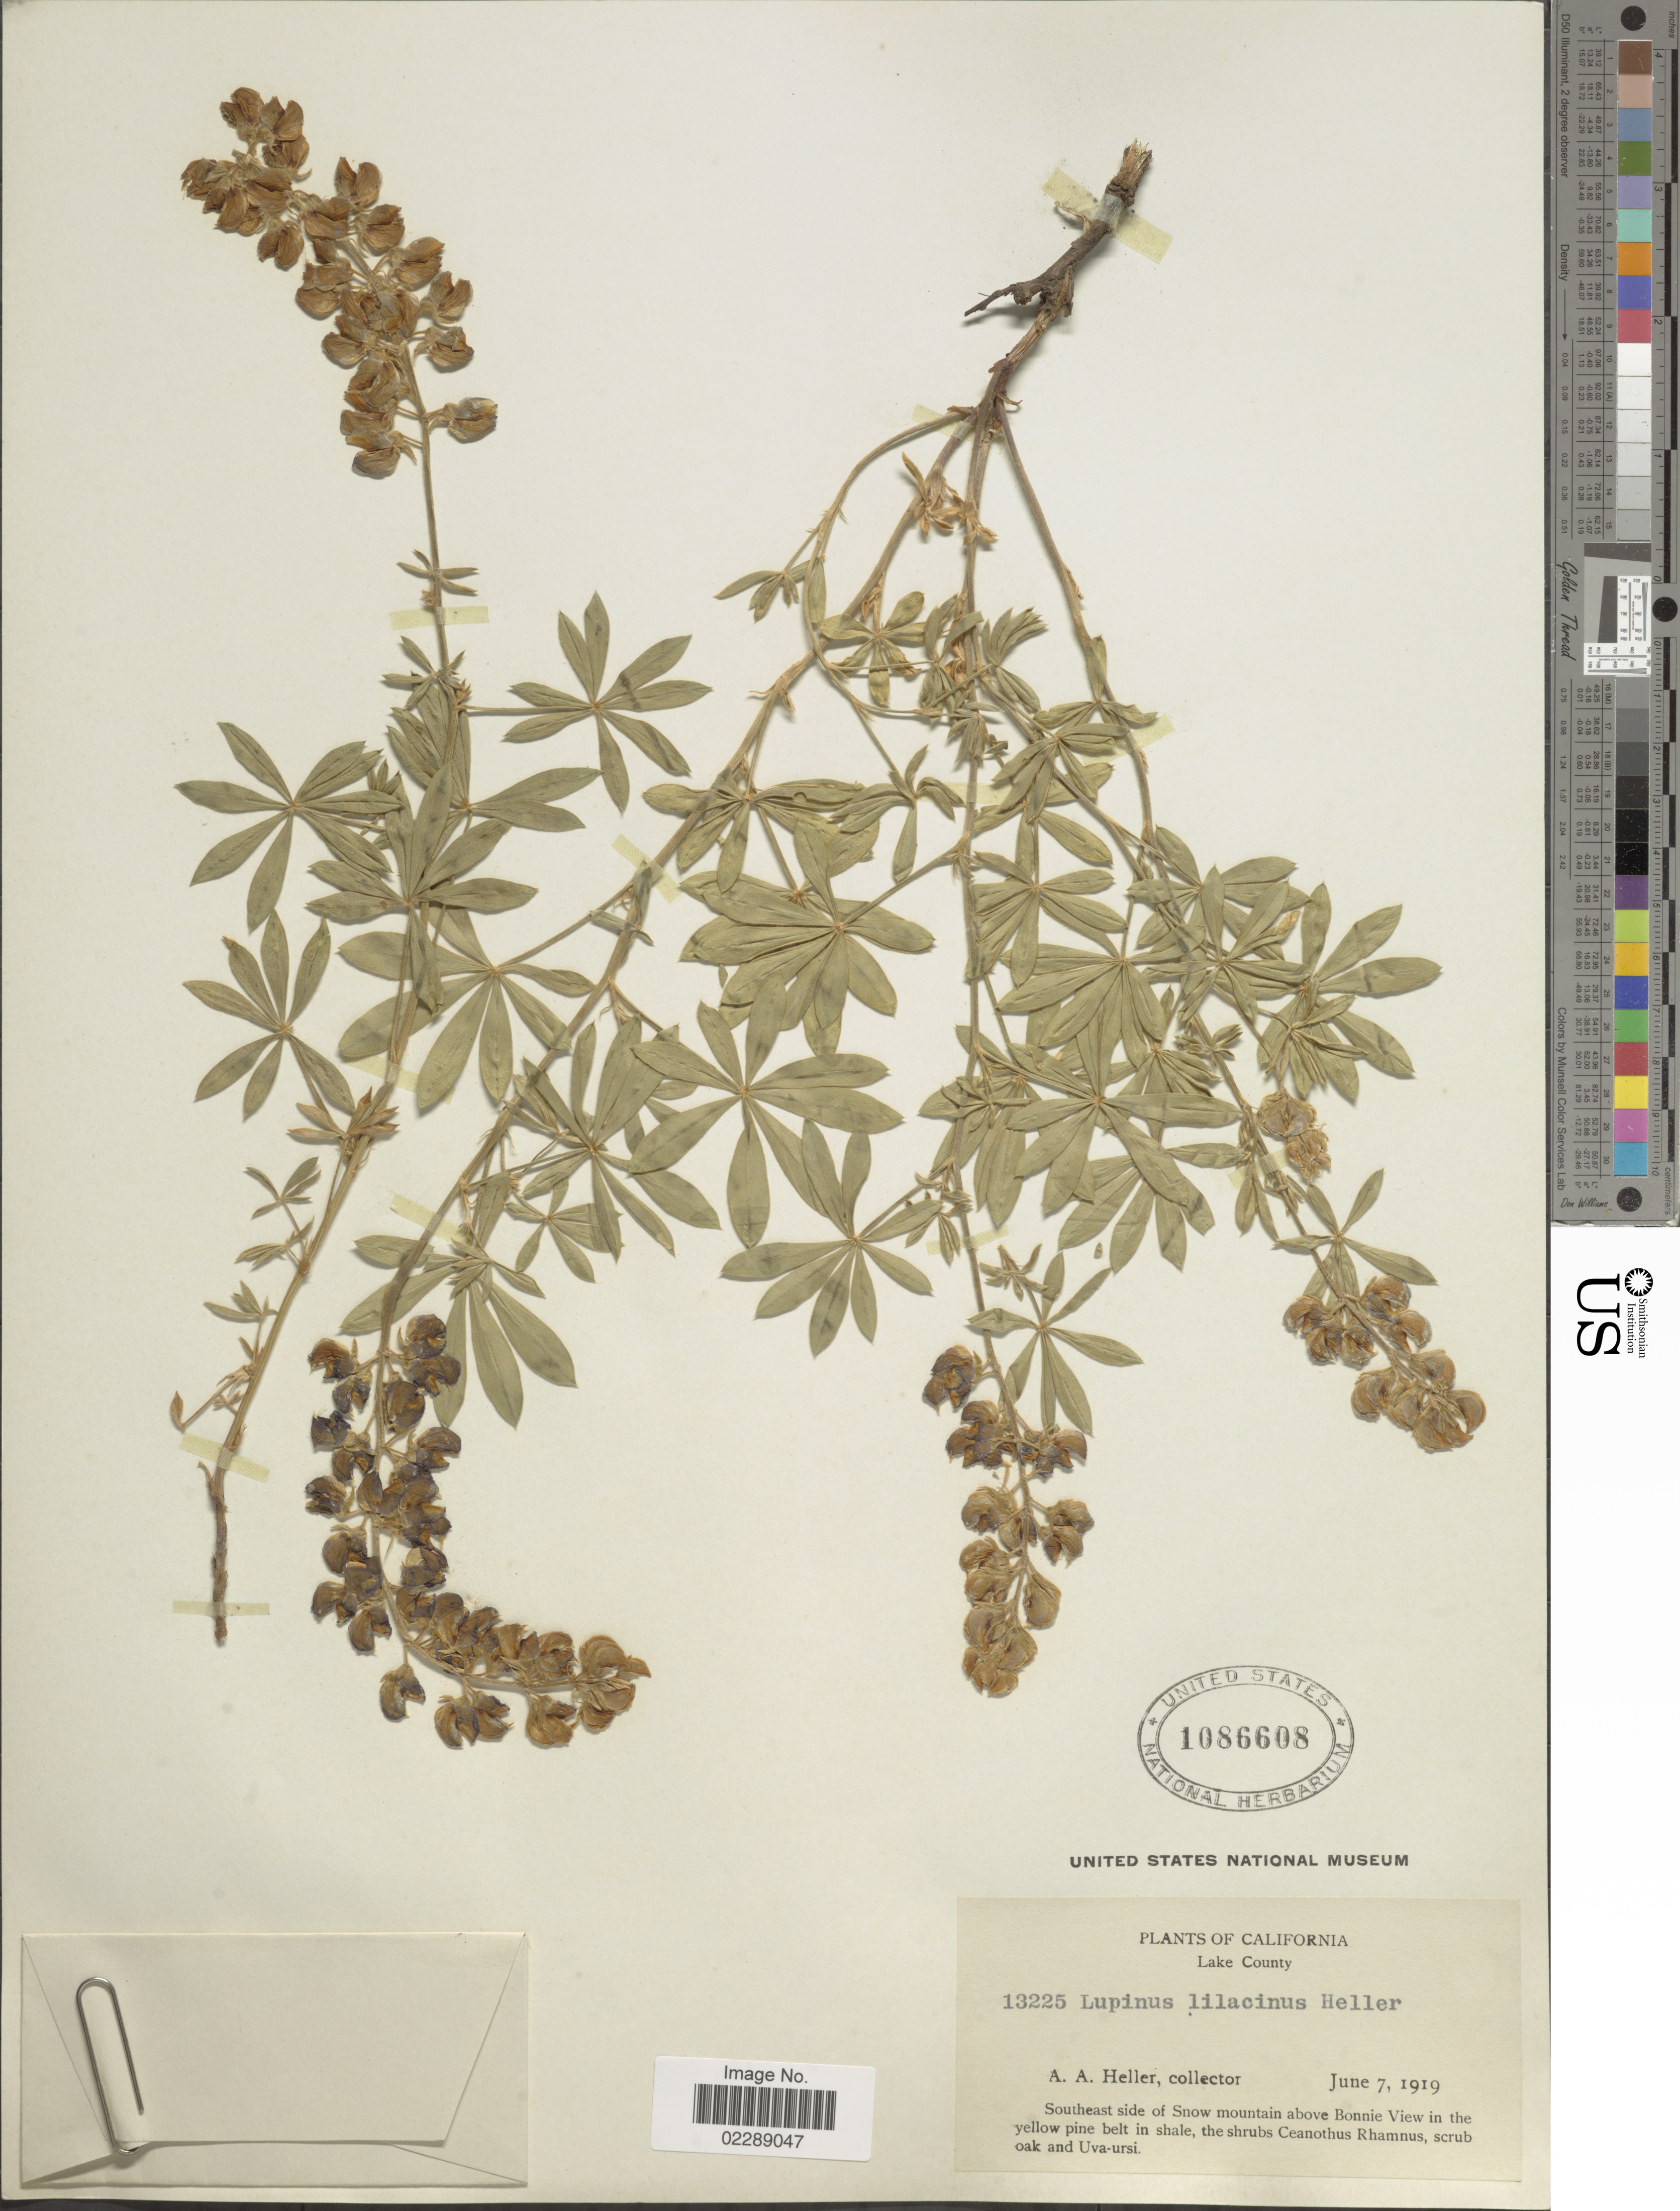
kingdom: Plantae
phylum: Tracheophyta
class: Magnoliopsida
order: Fabales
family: Fabaceae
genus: Lupinus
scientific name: Lupinus sp.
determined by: Strong, Mark T., (BOT), Smithsonian Institution - National Museum of Natural History (UNITED STATES)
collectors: A. A. Heller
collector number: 13225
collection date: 1919-06-07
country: United States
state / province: California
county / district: Lake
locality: Lake County, Southeast side of Snow mountain above Bonnie View in the yellow pine belt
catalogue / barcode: US 1086608